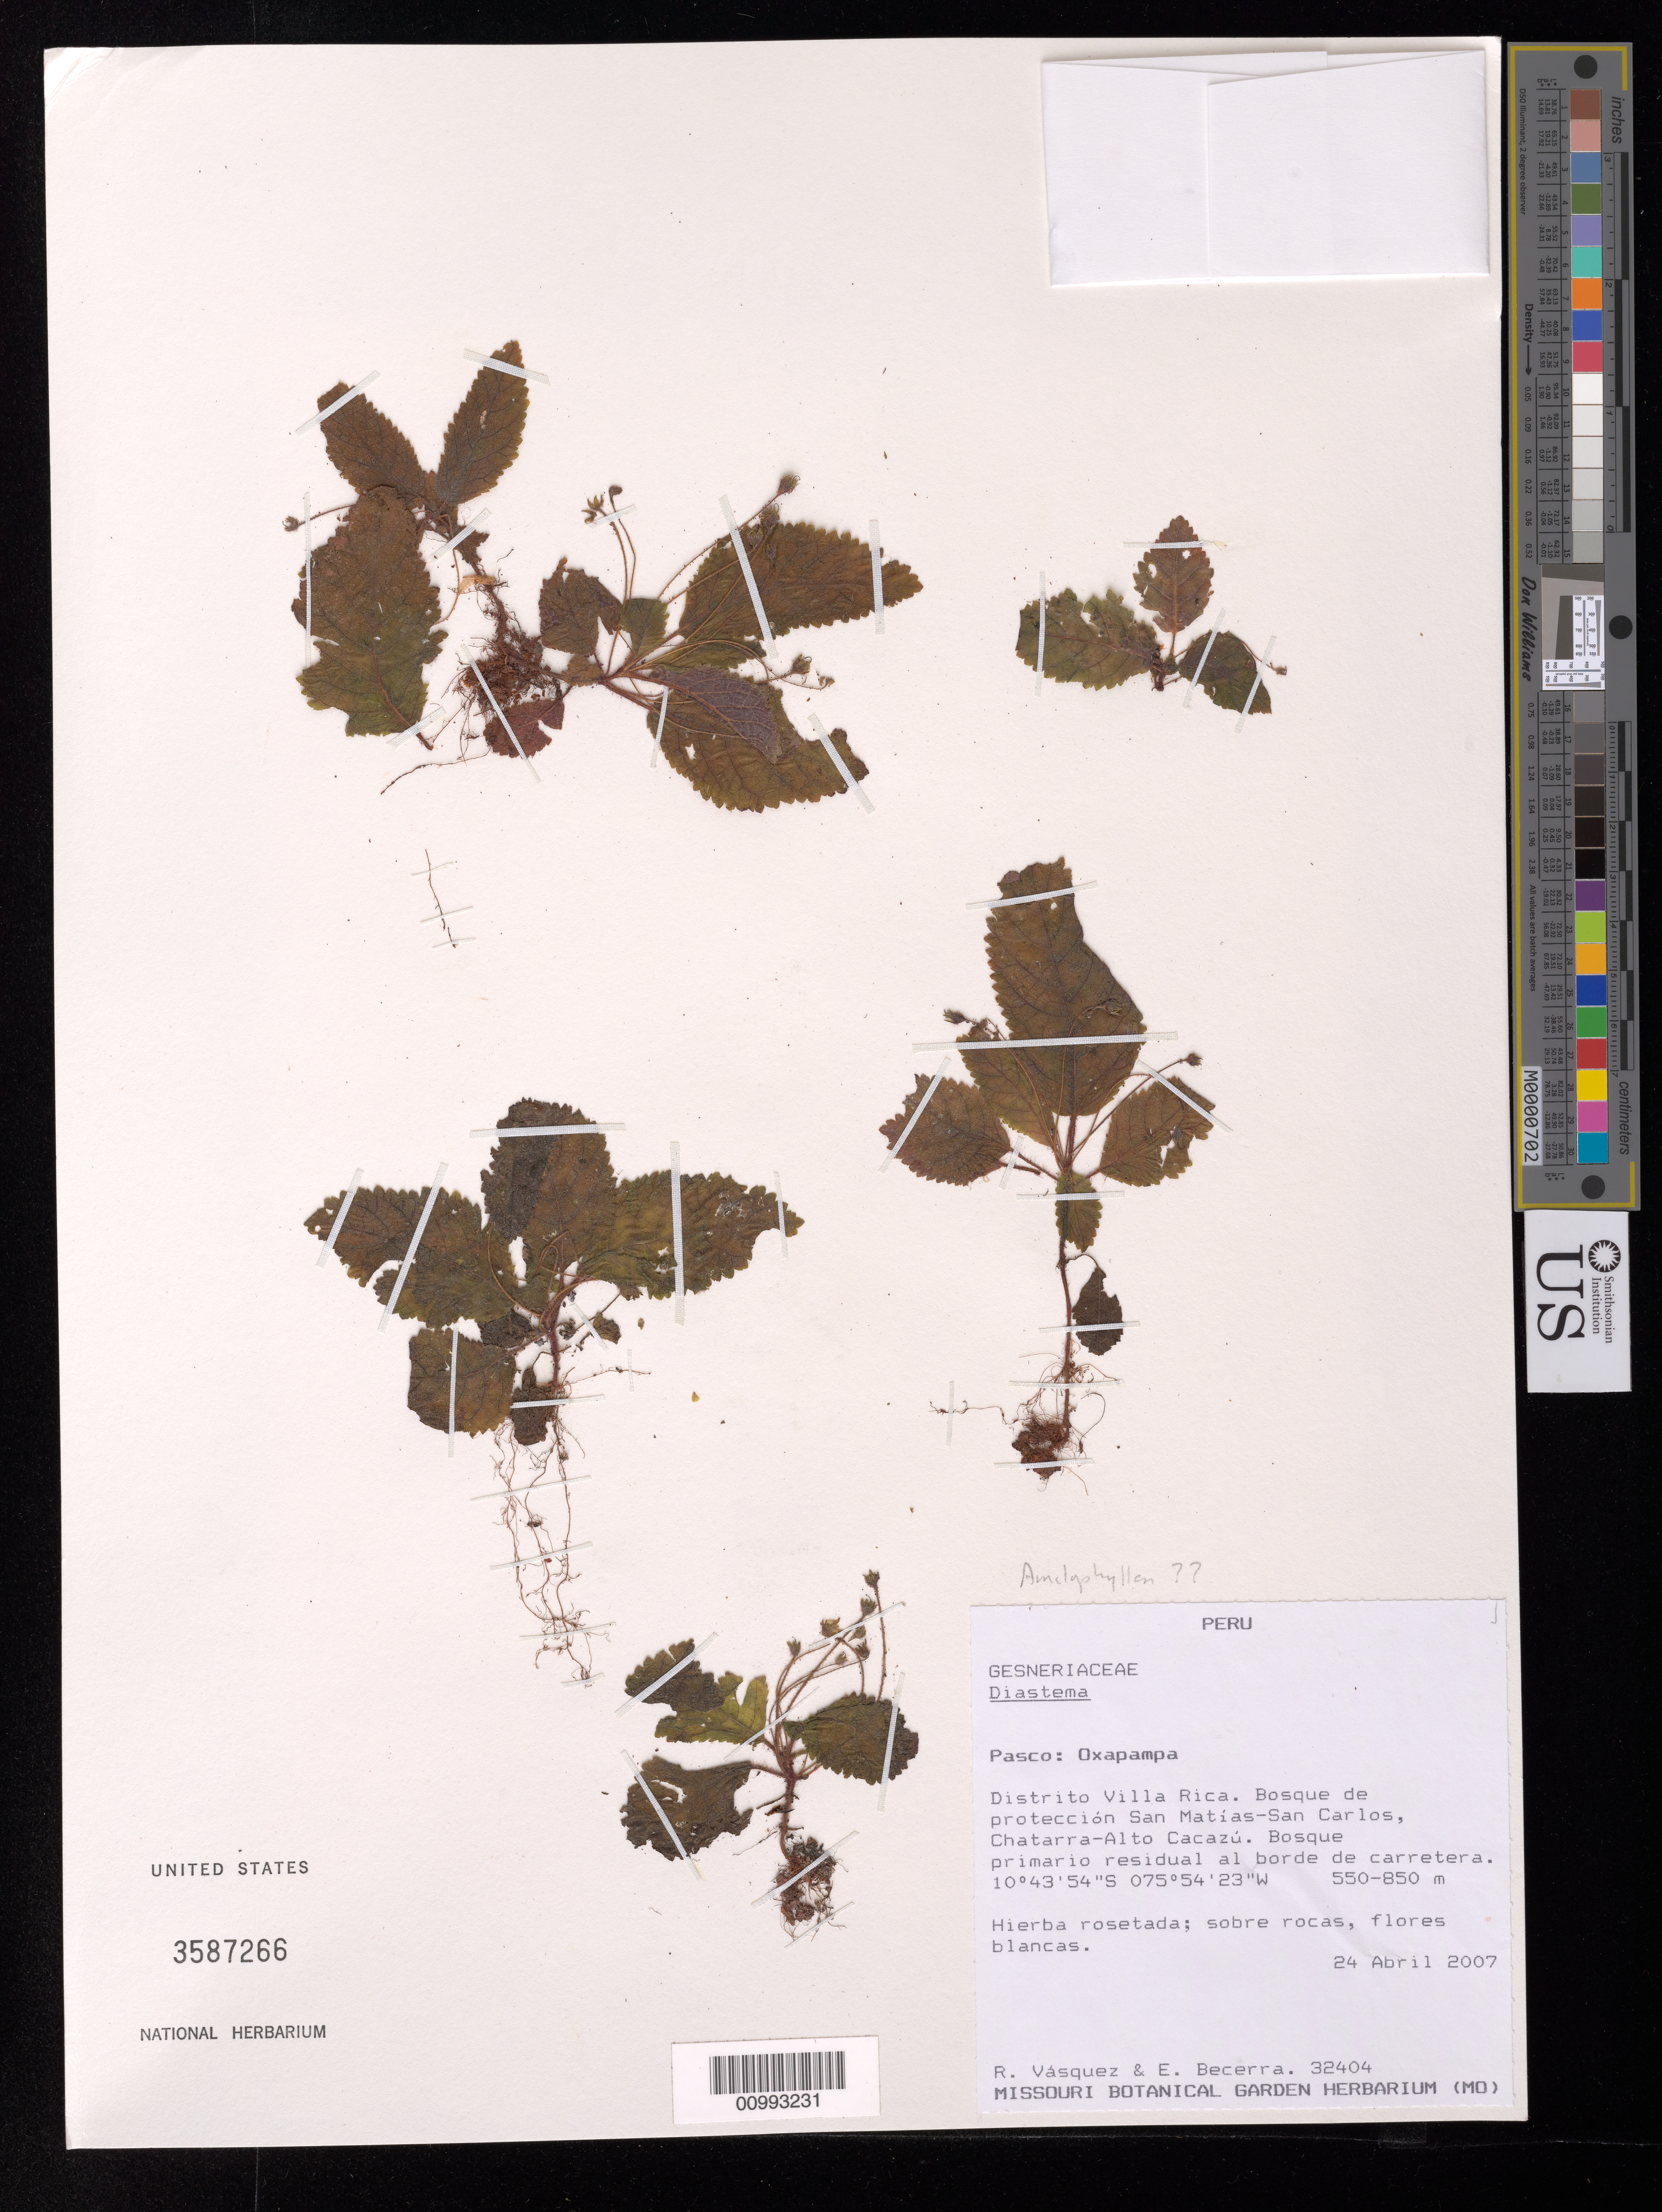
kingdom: Plantae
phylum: Tracheophyta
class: Magnoliopsida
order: Lamiales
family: Gesneriaceae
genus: Amalophyllon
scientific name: Amalophyllon divaricatum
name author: (Poepp.) Boggan et al.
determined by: Boggan, J. K., (US), NMNH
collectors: R. Vásquez & E. Becerra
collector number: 32404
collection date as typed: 24 Apr 2007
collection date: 2007-04-24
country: Peru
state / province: Pasco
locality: Pasco: Oxapampa. Distrito Villa Rica, Bosque de protección San Matías-San Carlos, Chatarra-Alto Cacazú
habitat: Bosque primario residual al borde de carretera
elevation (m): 550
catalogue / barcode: US 3587266